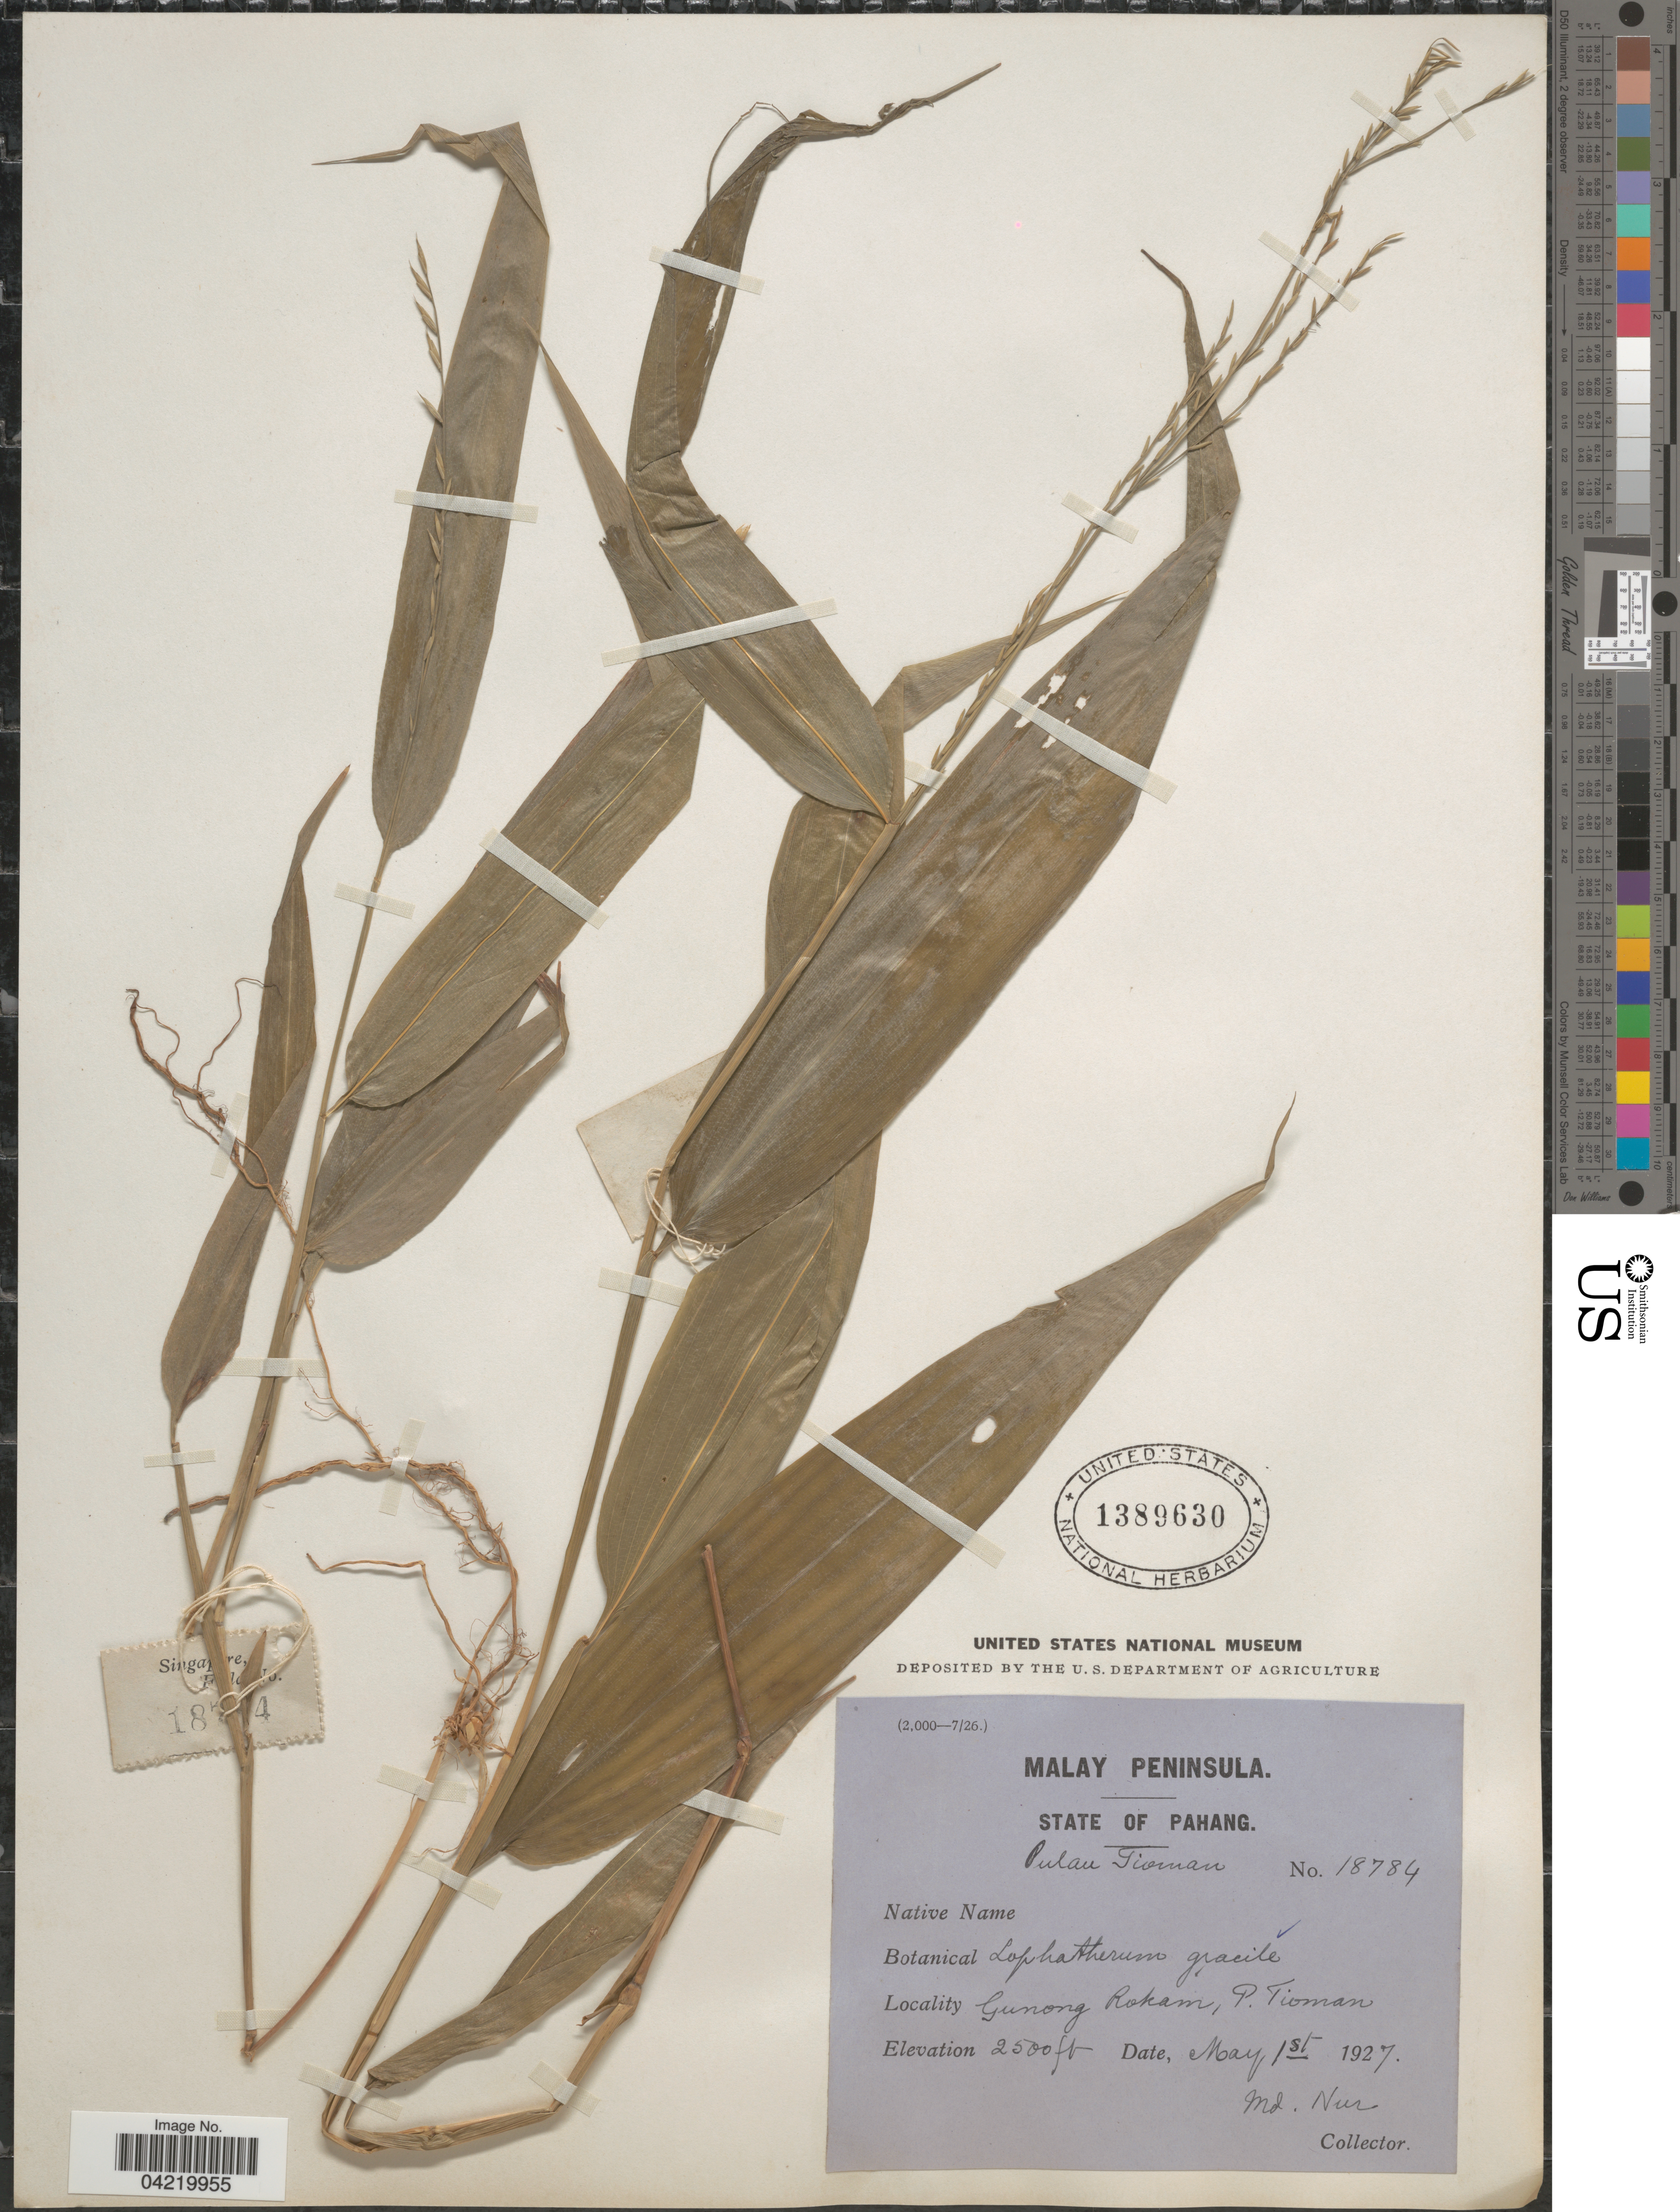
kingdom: Plantae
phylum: Tracheophyta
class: Liliopsida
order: Poales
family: Poaceae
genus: Lophatherum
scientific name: Lophatherum gracile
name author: Brongn.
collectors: M. Nur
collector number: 18784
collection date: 1927-05-01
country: Malaysia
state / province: Pahang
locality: Pulau Tioman. Gunong Rokam, P. Tioman.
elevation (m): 762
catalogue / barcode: US 1389630